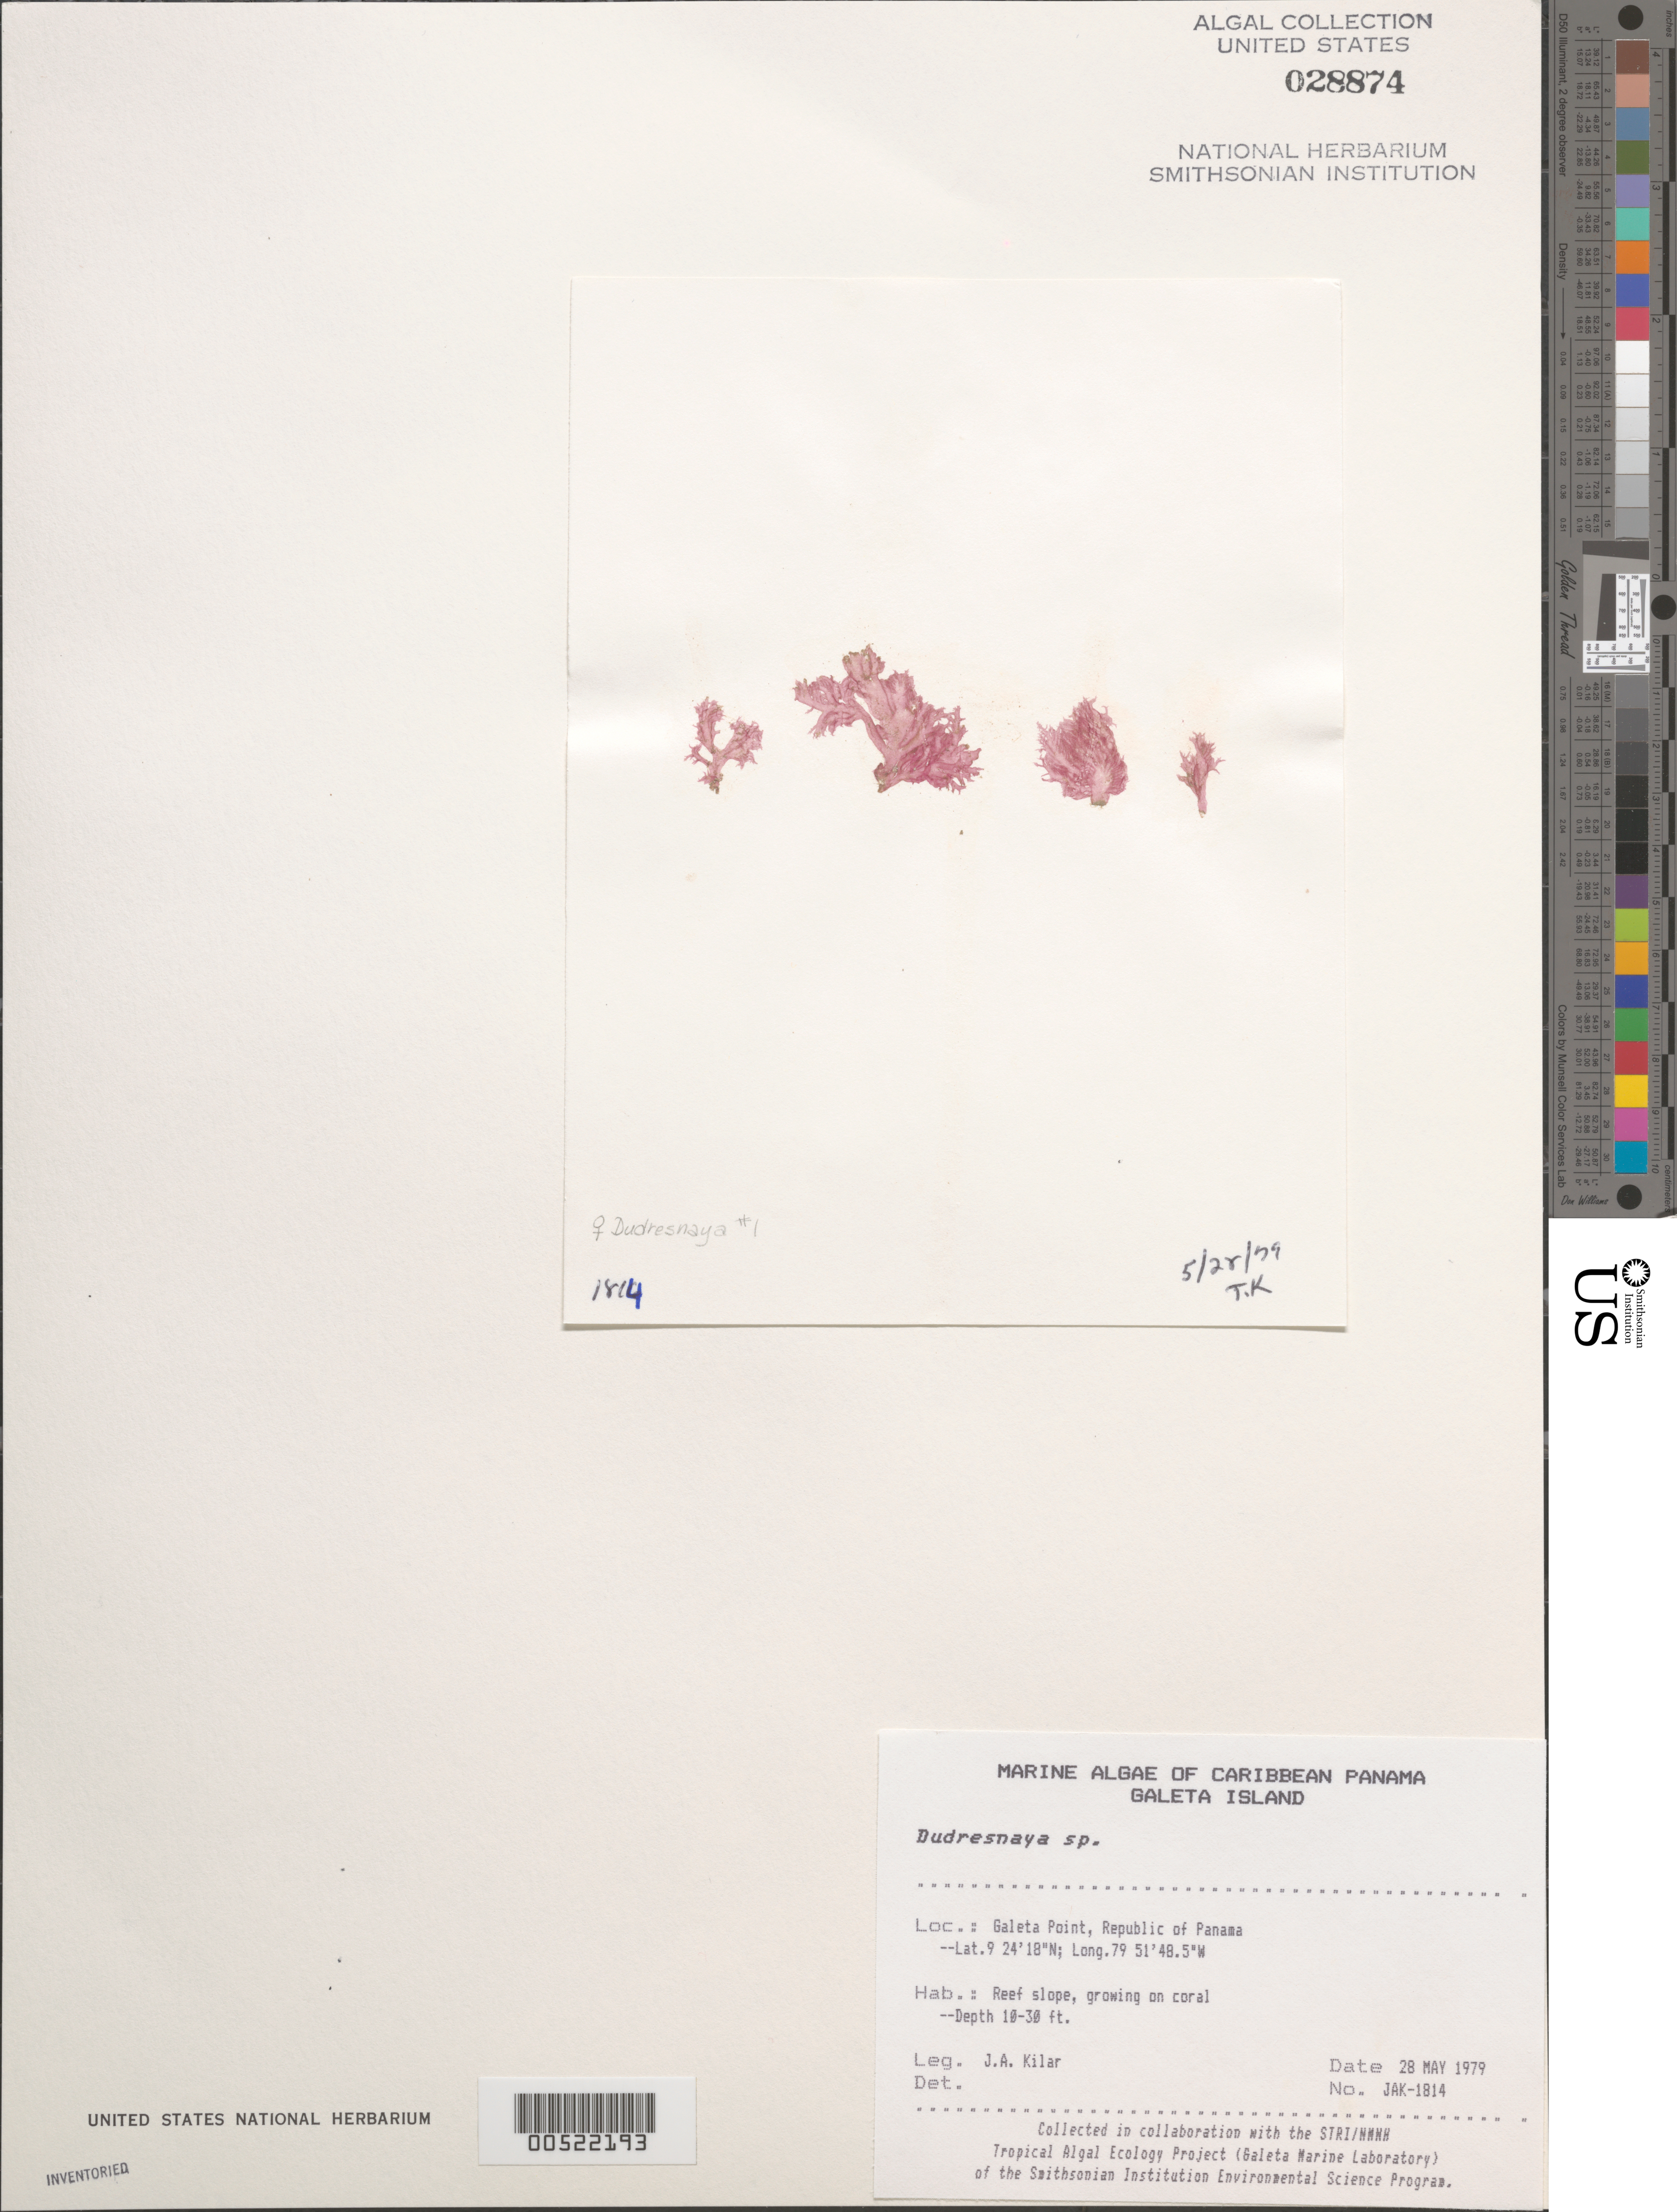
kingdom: Plantae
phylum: Rhodophyta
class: Florideophyceae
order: Gigartinales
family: Dumontiaceae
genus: Dudresnaya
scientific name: Dudresnaya sp.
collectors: J. A. Kilar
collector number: JAK-1814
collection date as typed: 28 May 1979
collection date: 1979-05-28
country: Panama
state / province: Colón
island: Galeta Island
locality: Galeta Point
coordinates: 9 24' 18" N, 79 51' 48.5" W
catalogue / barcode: US 28874